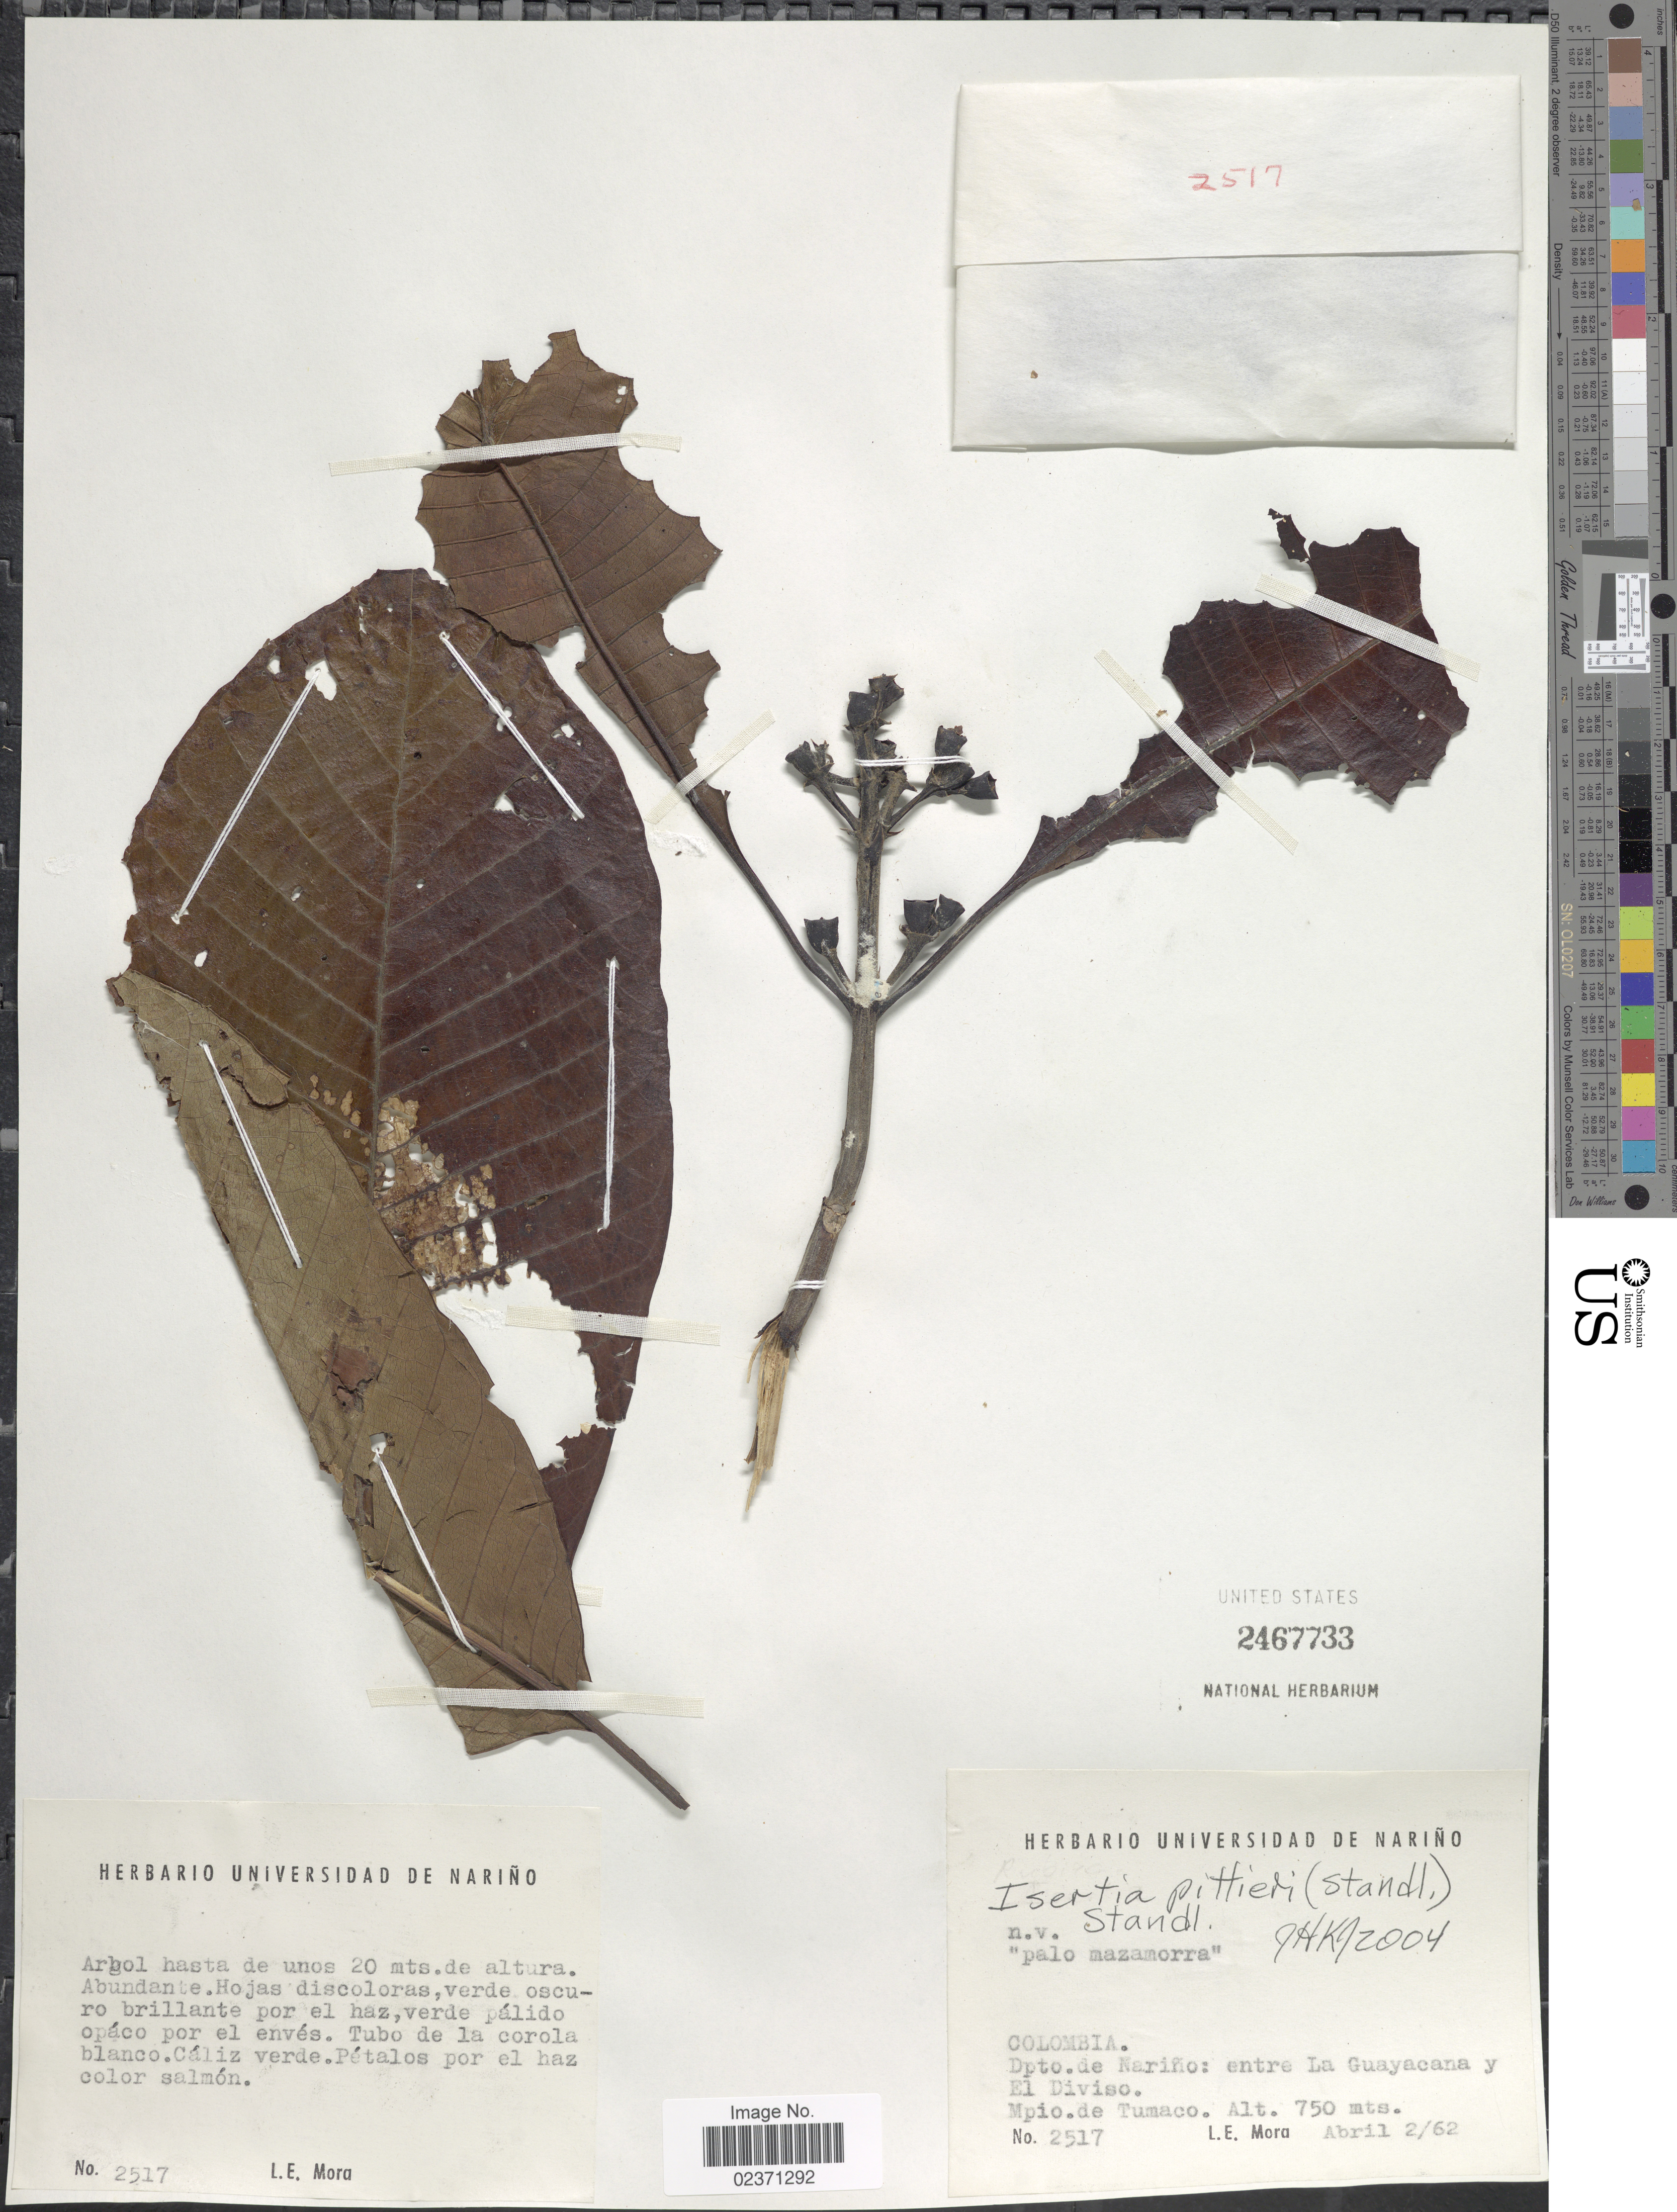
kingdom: Plantae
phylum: Tracheophyta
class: Magnoliopsida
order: Gentianales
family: Rubiaceae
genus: Isertia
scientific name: Isertia pittieri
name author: (Standl.) Standl.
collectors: L. Mora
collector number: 2517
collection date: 1962-04-02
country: Colombia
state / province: Nariño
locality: Dpto. de Nariño: entre La Guayacana y El Diviso. Mpio. de Tumaco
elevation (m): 750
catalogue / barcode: US 2467733